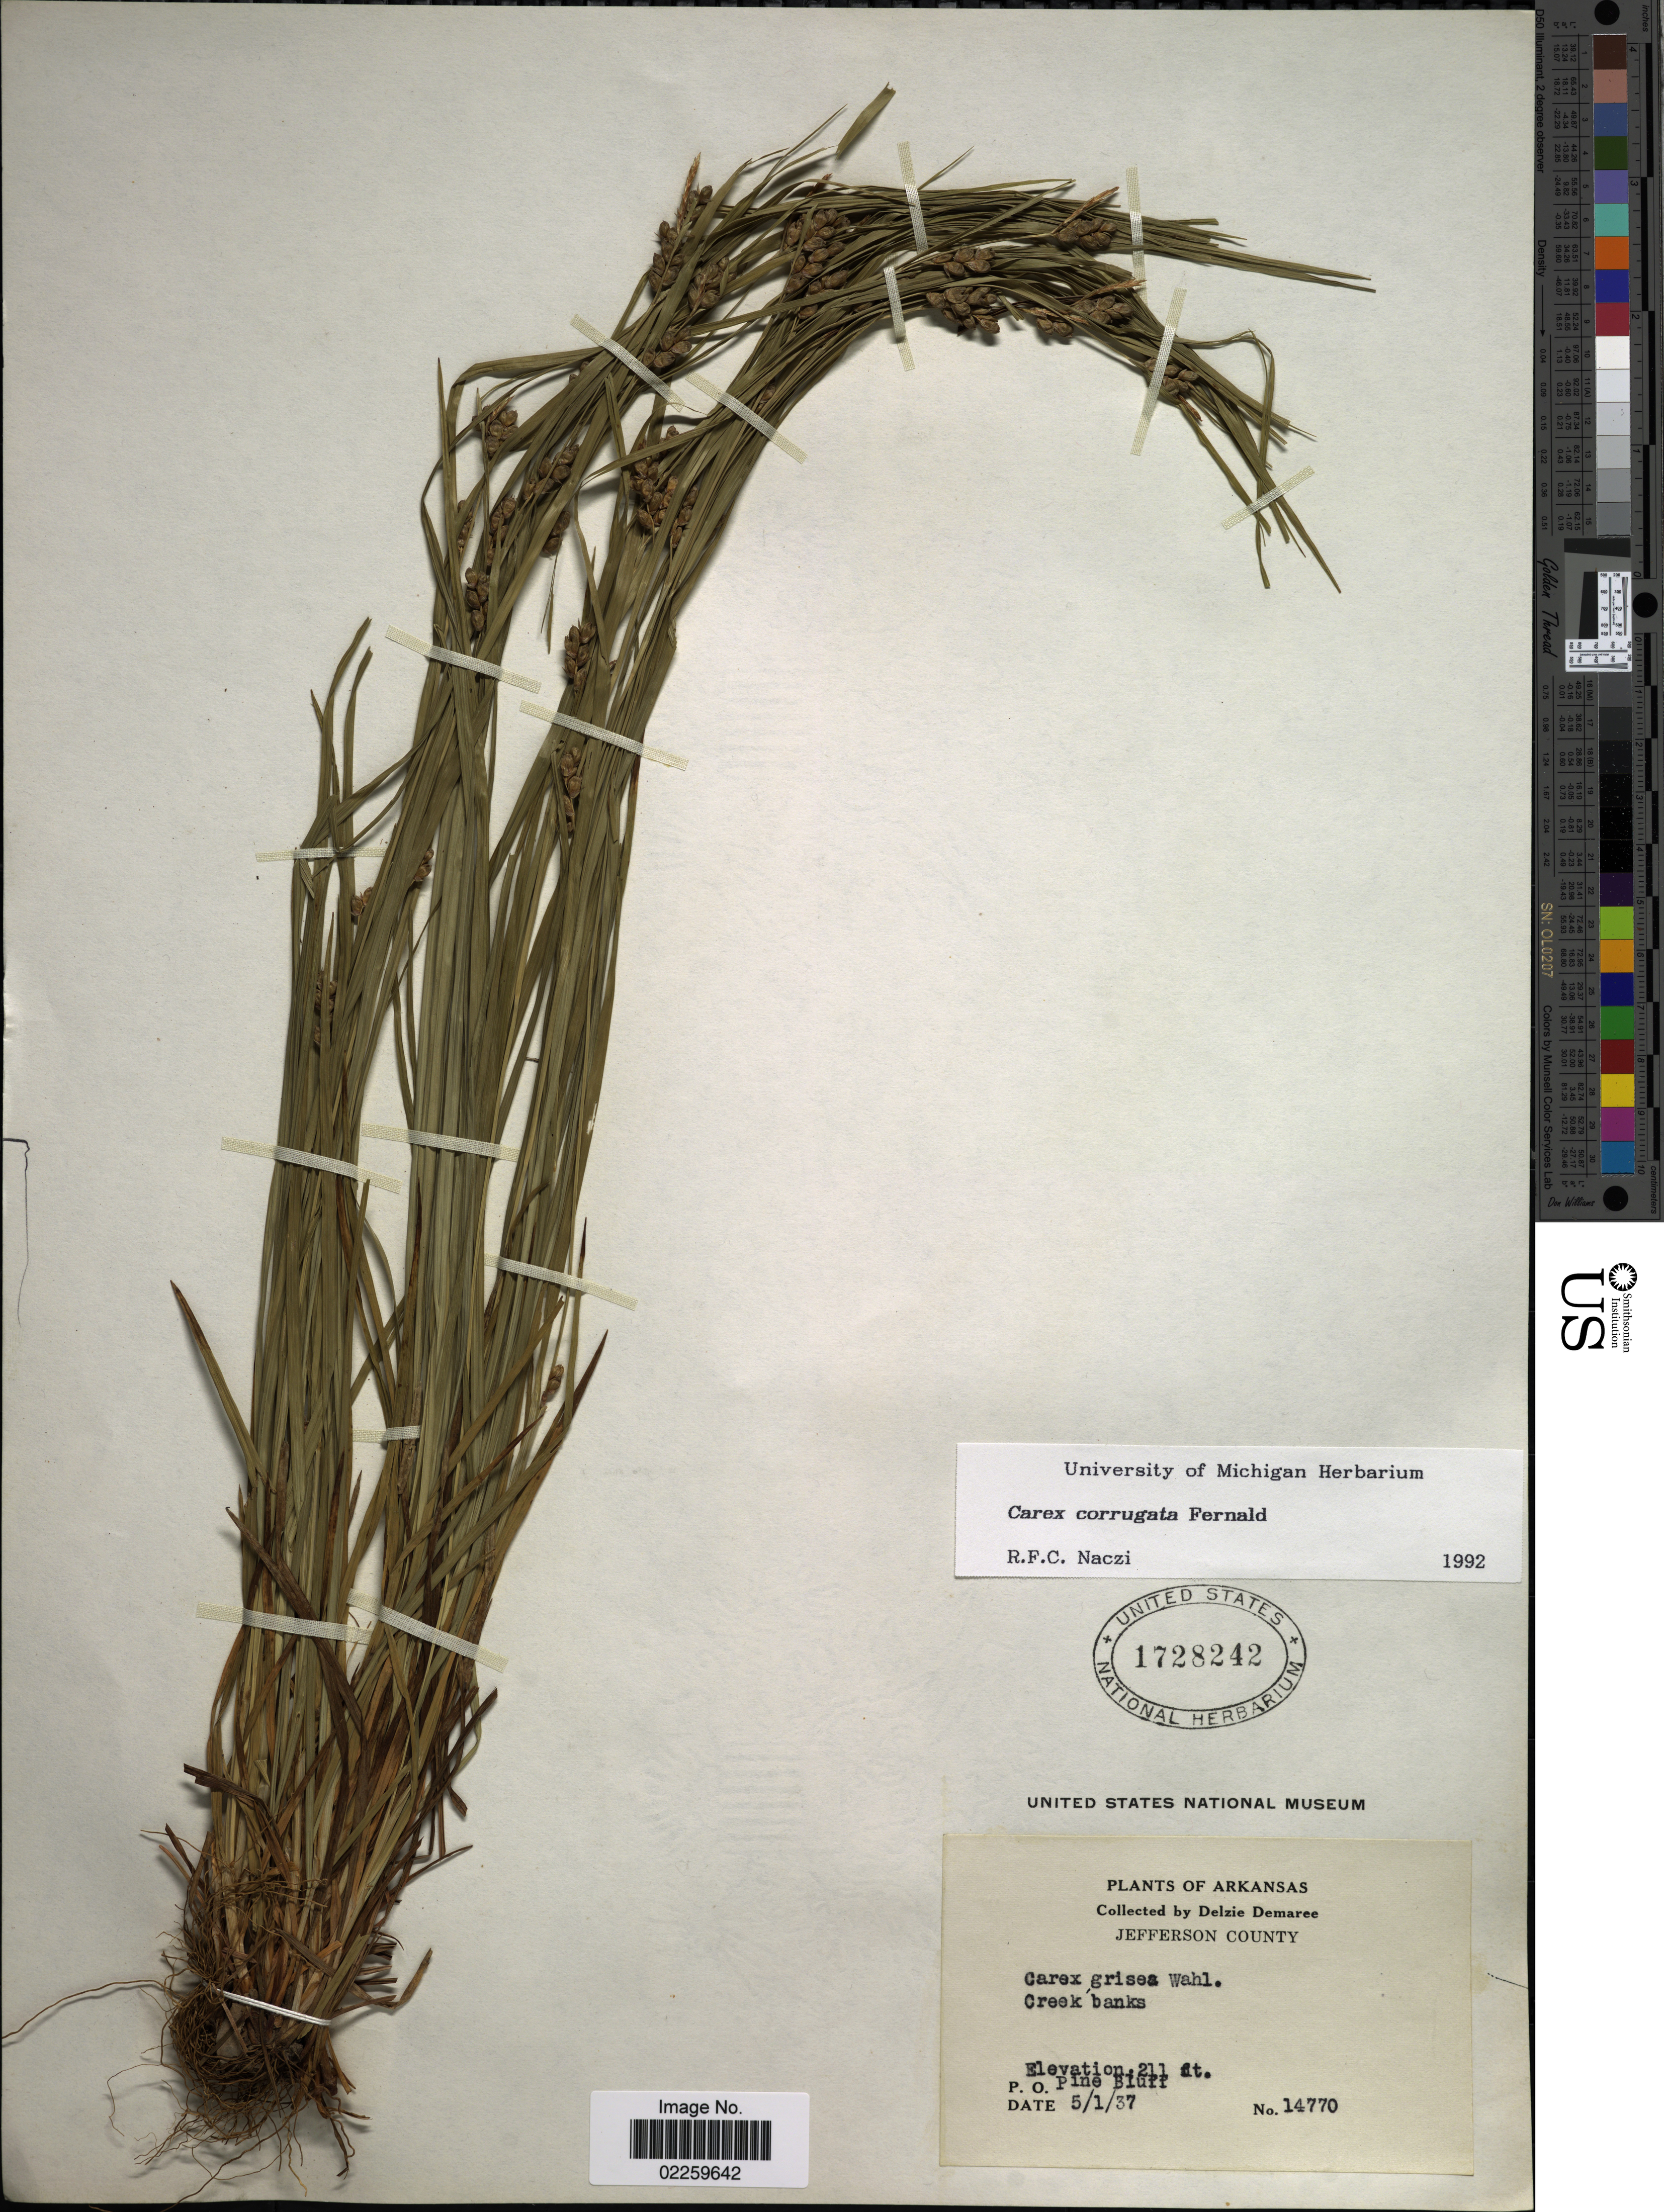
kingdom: Plantae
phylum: Tracheophyta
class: Liliopsida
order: Poales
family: Cyperaceae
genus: Carex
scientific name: Carex corrugata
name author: Fernald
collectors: D. Demaree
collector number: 14770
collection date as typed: Transcribed d/m/y: 1/5/37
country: United States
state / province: Arkansas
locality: Jefferson County, creek banks, P.O. Pine Bluff.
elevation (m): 64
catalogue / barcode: US 1728242